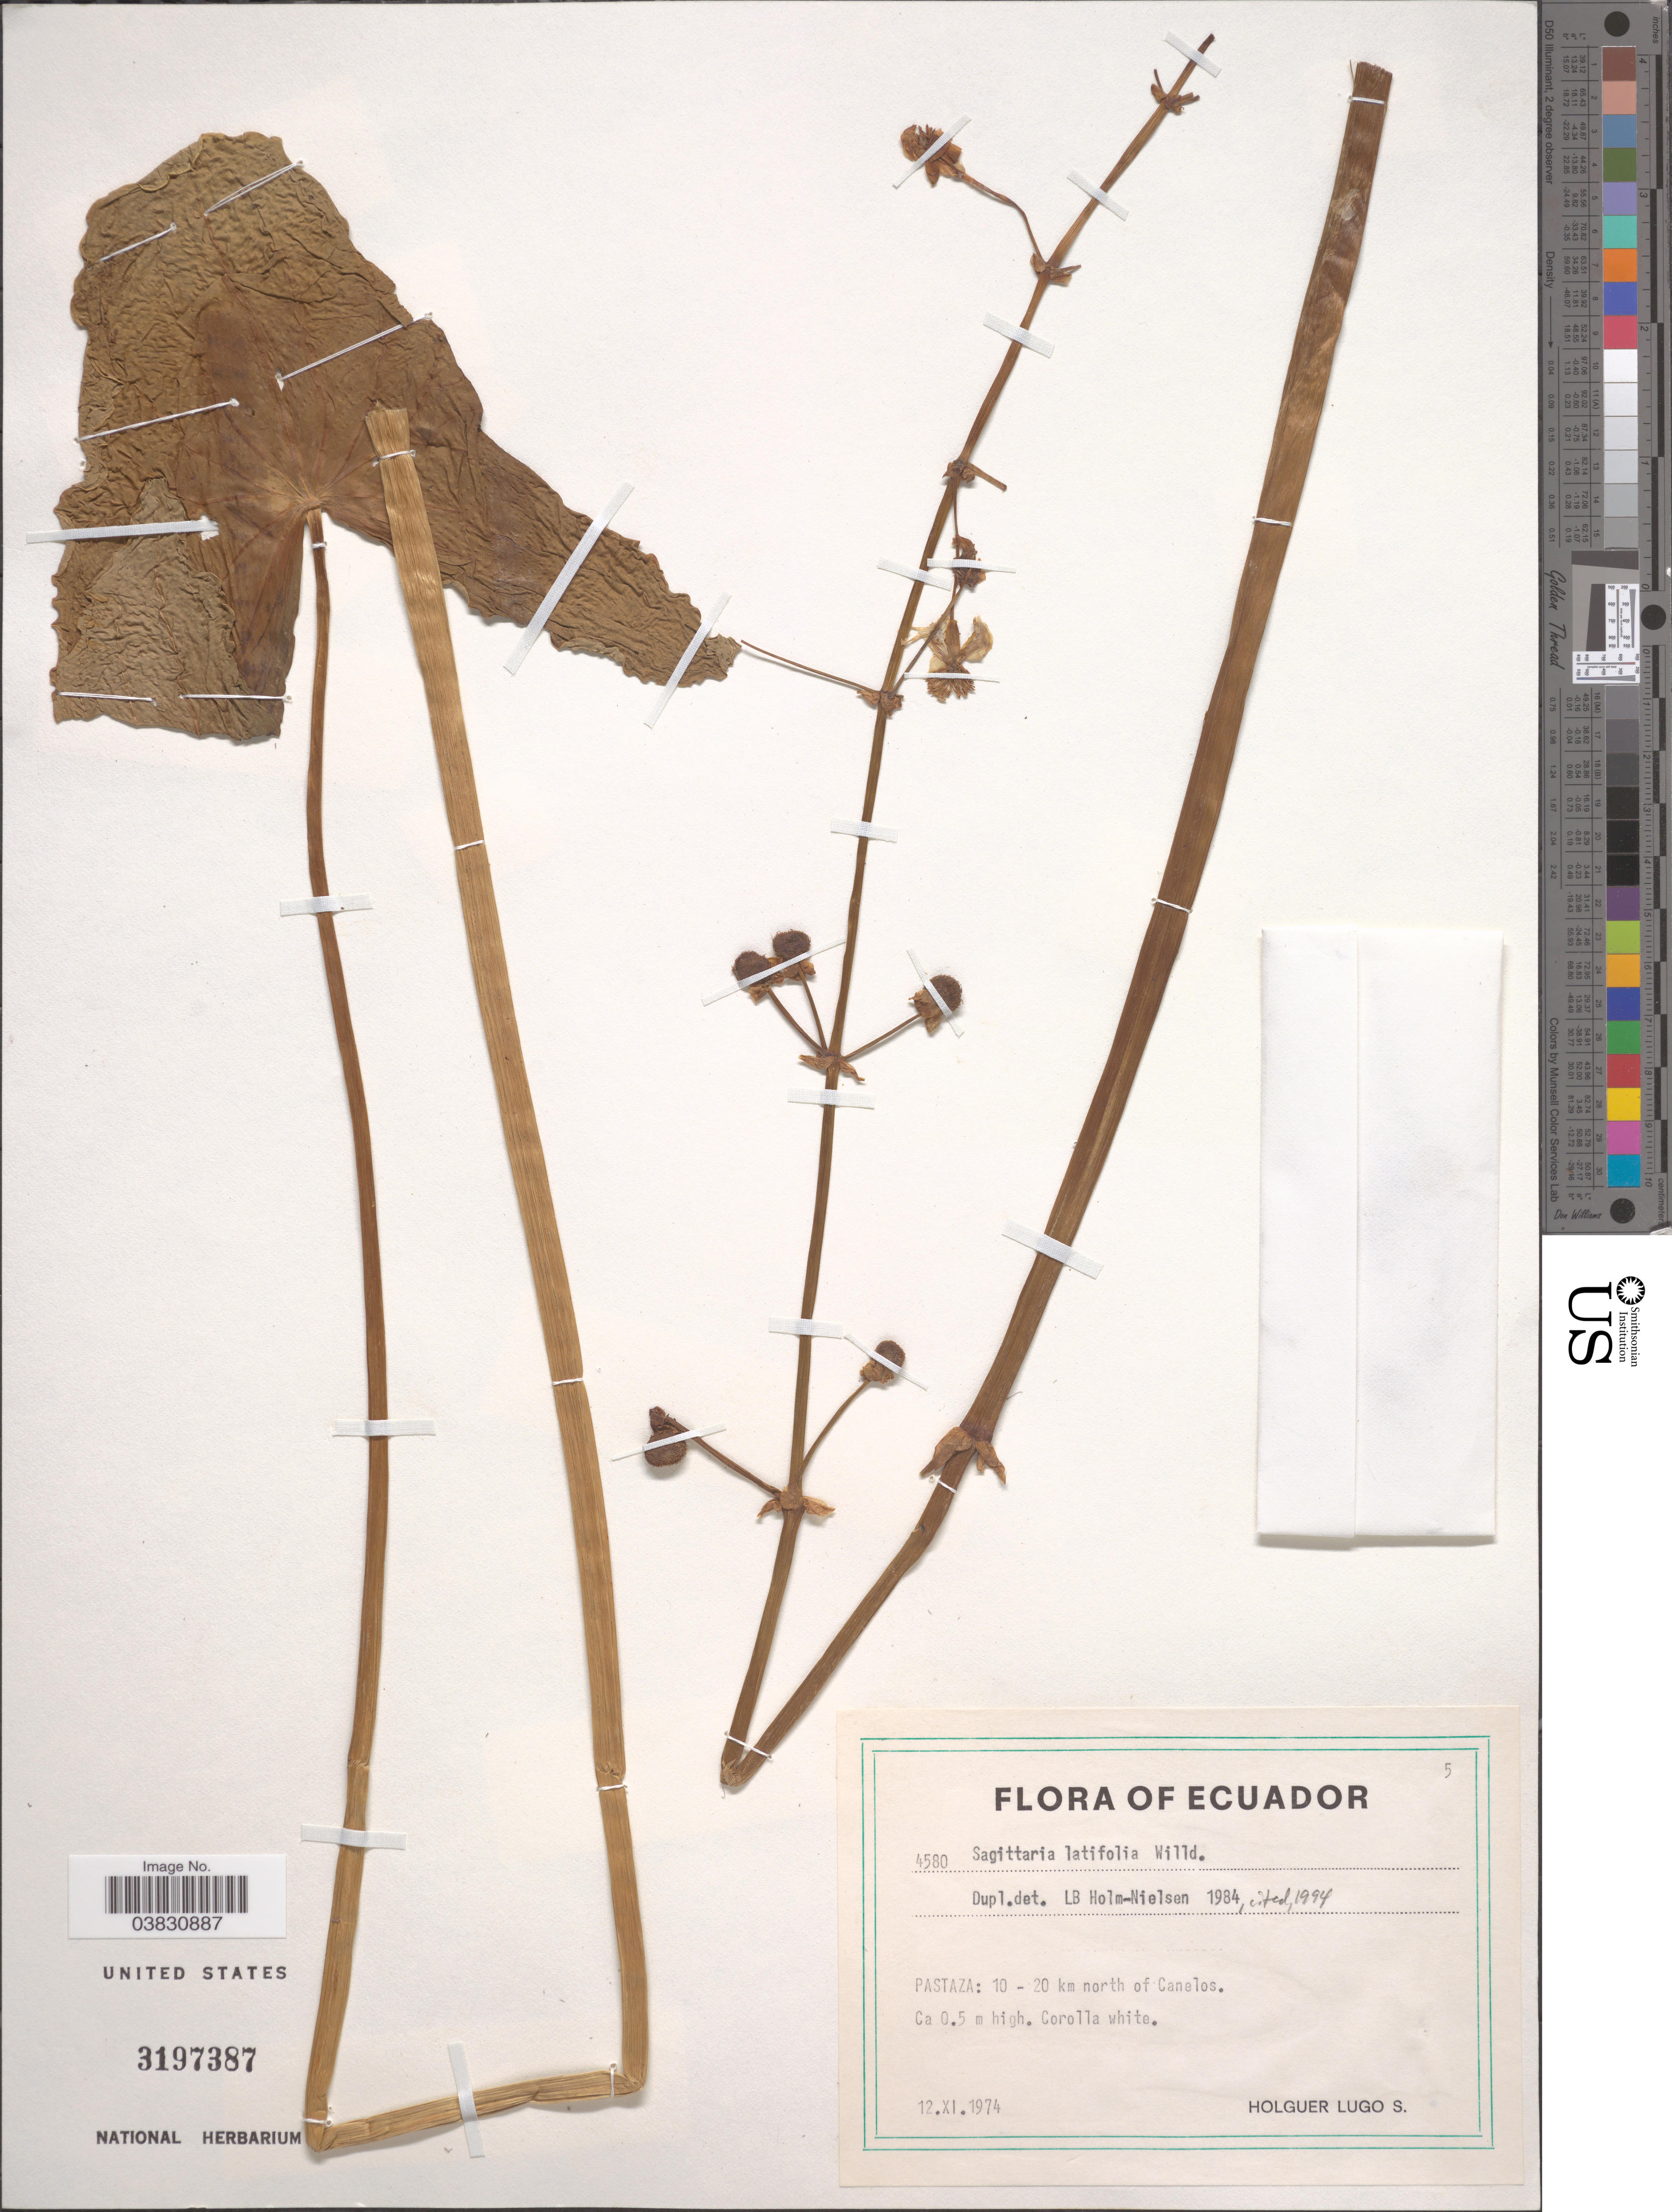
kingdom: Plantae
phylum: Tracheophyta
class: Liliopsida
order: Alismatales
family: Alismataceae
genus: Sagittaria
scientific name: Sagittaria latifolia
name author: Willd.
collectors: H. Lugo S.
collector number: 4580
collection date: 1974-11-12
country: Ecuador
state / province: Pastaza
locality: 10-20 km north of Canelos.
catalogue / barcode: US 3197387